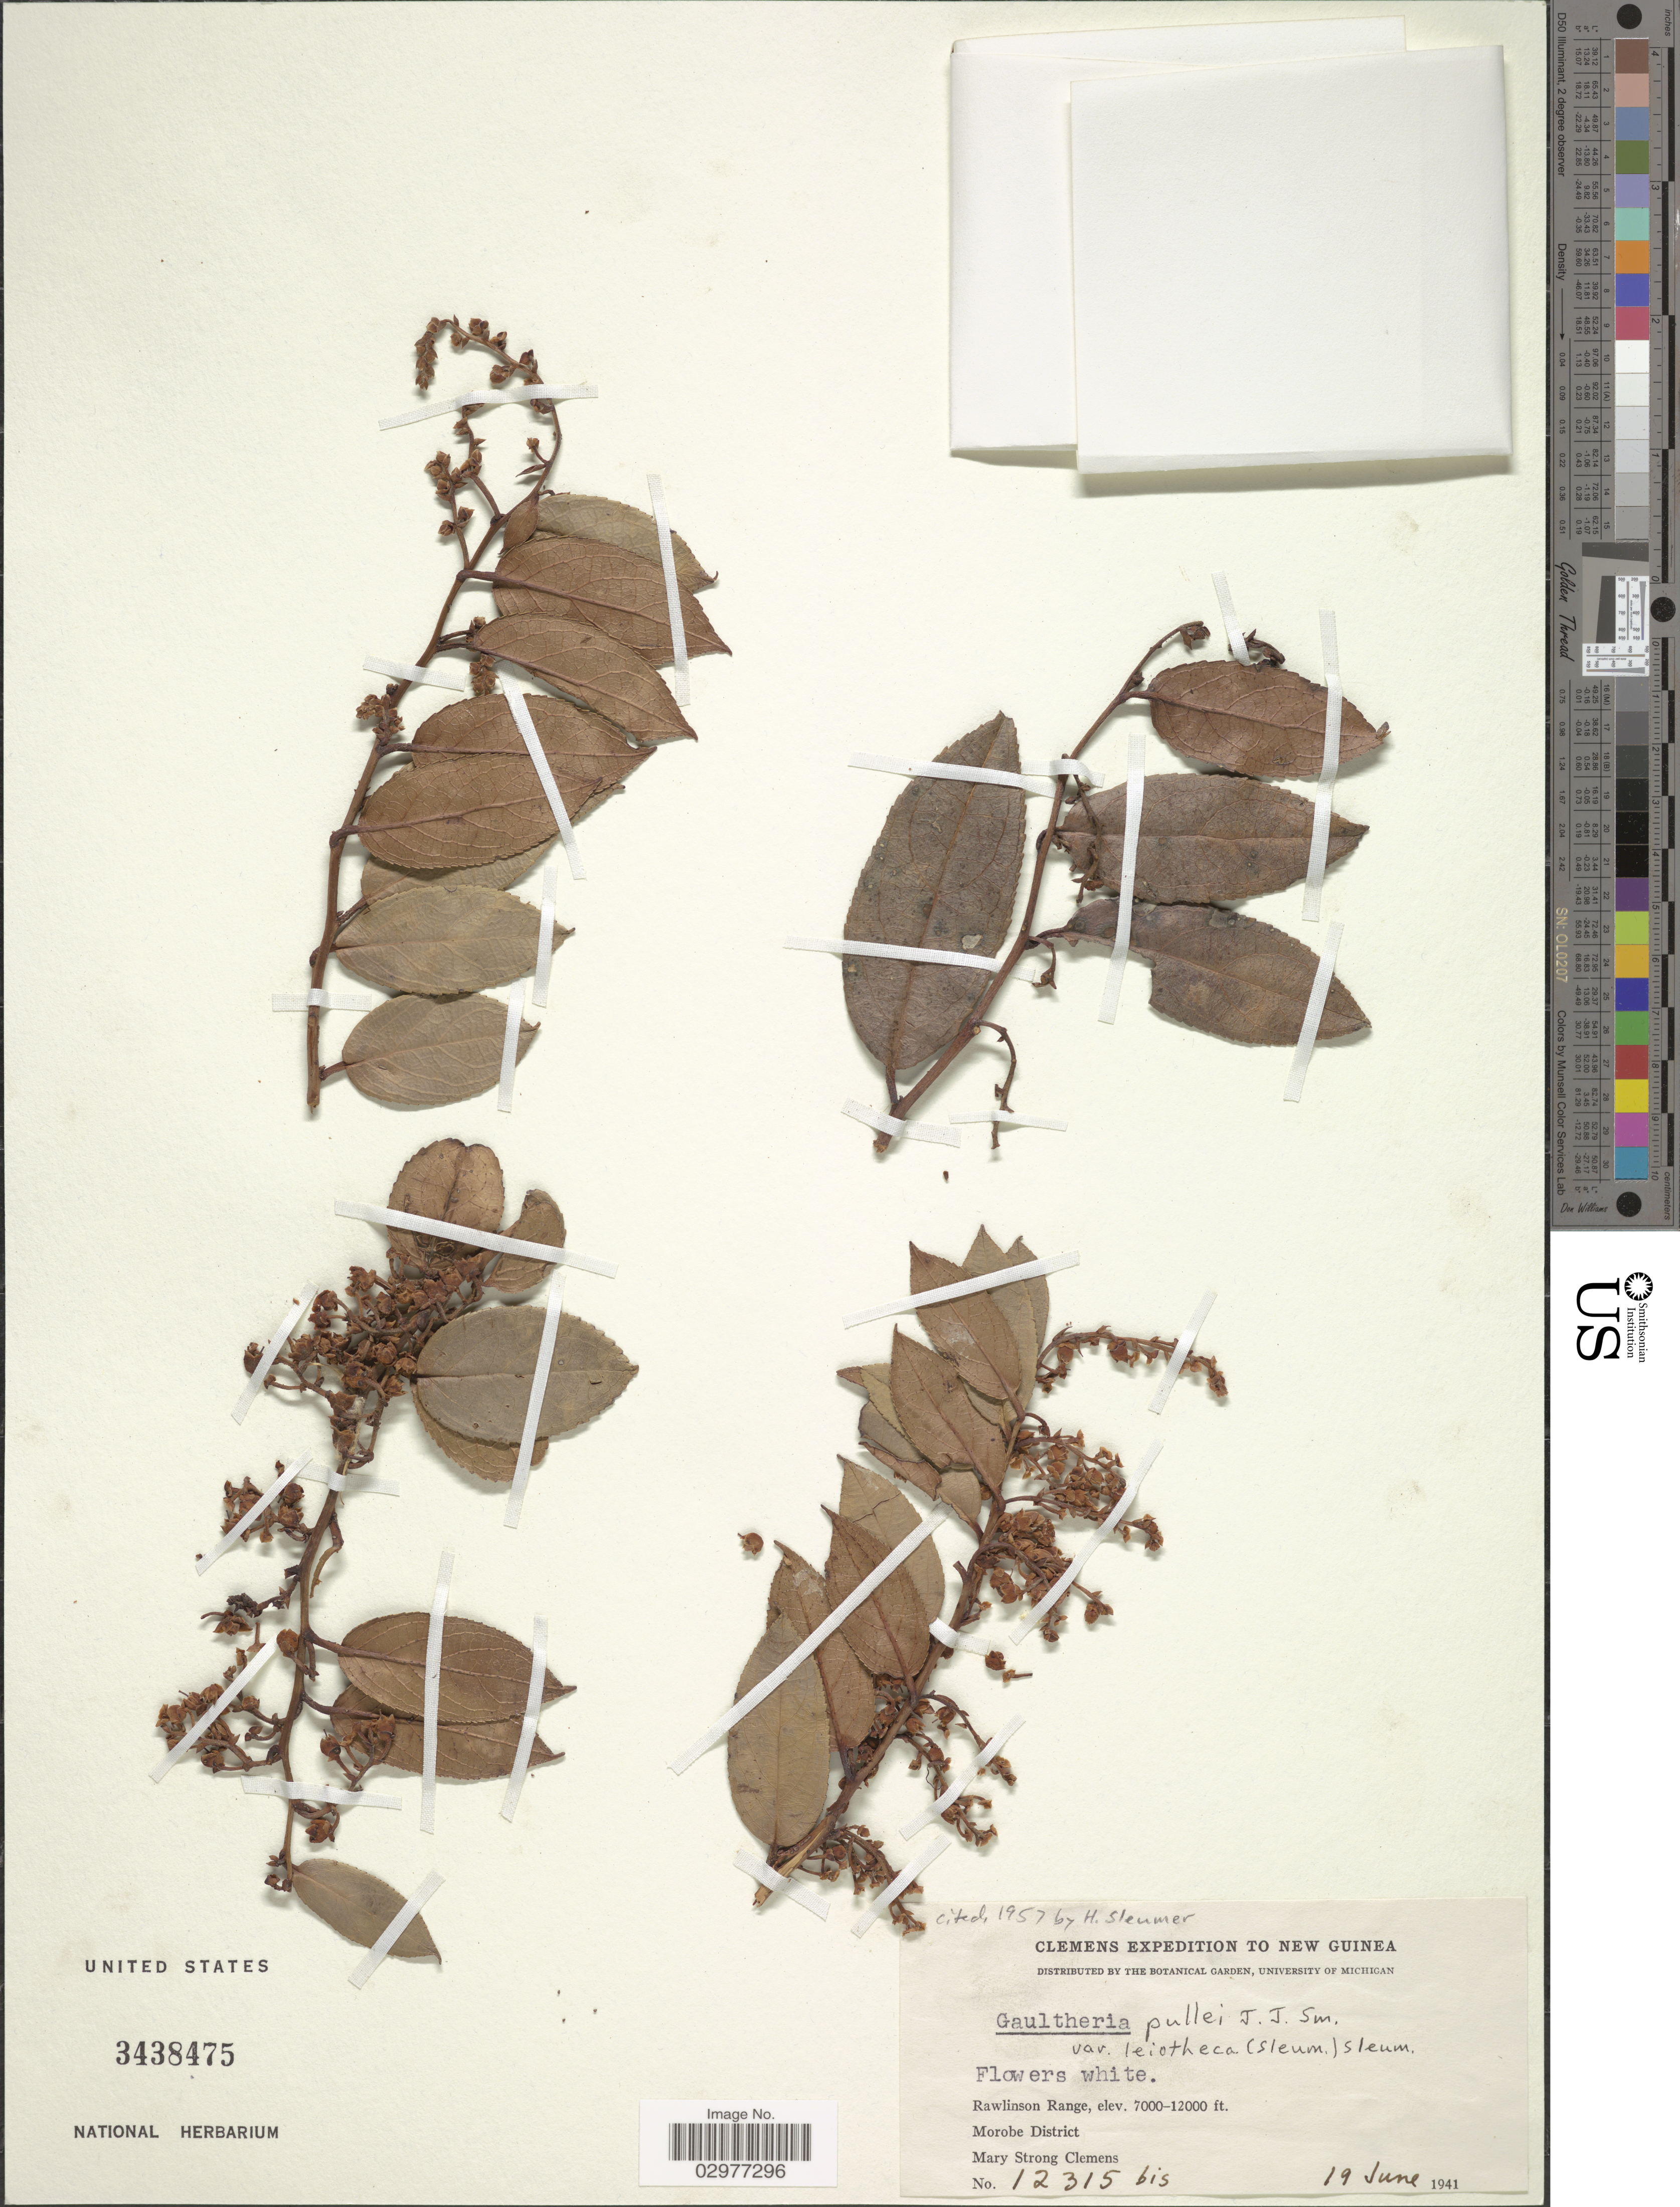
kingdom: Plantae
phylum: Tracheophyta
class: Magnoliopsida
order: Ericales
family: Ericaceae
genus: Gaultheria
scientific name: Gaultheria pullei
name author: J.J. Sm.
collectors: M. S. Clemens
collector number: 12315bis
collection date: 1941-06-19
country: Papua New Guinea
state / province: Morobe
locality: New Guinea. Rawlinson Range. Morobe District.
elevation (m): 2134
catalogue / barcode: US 3438475